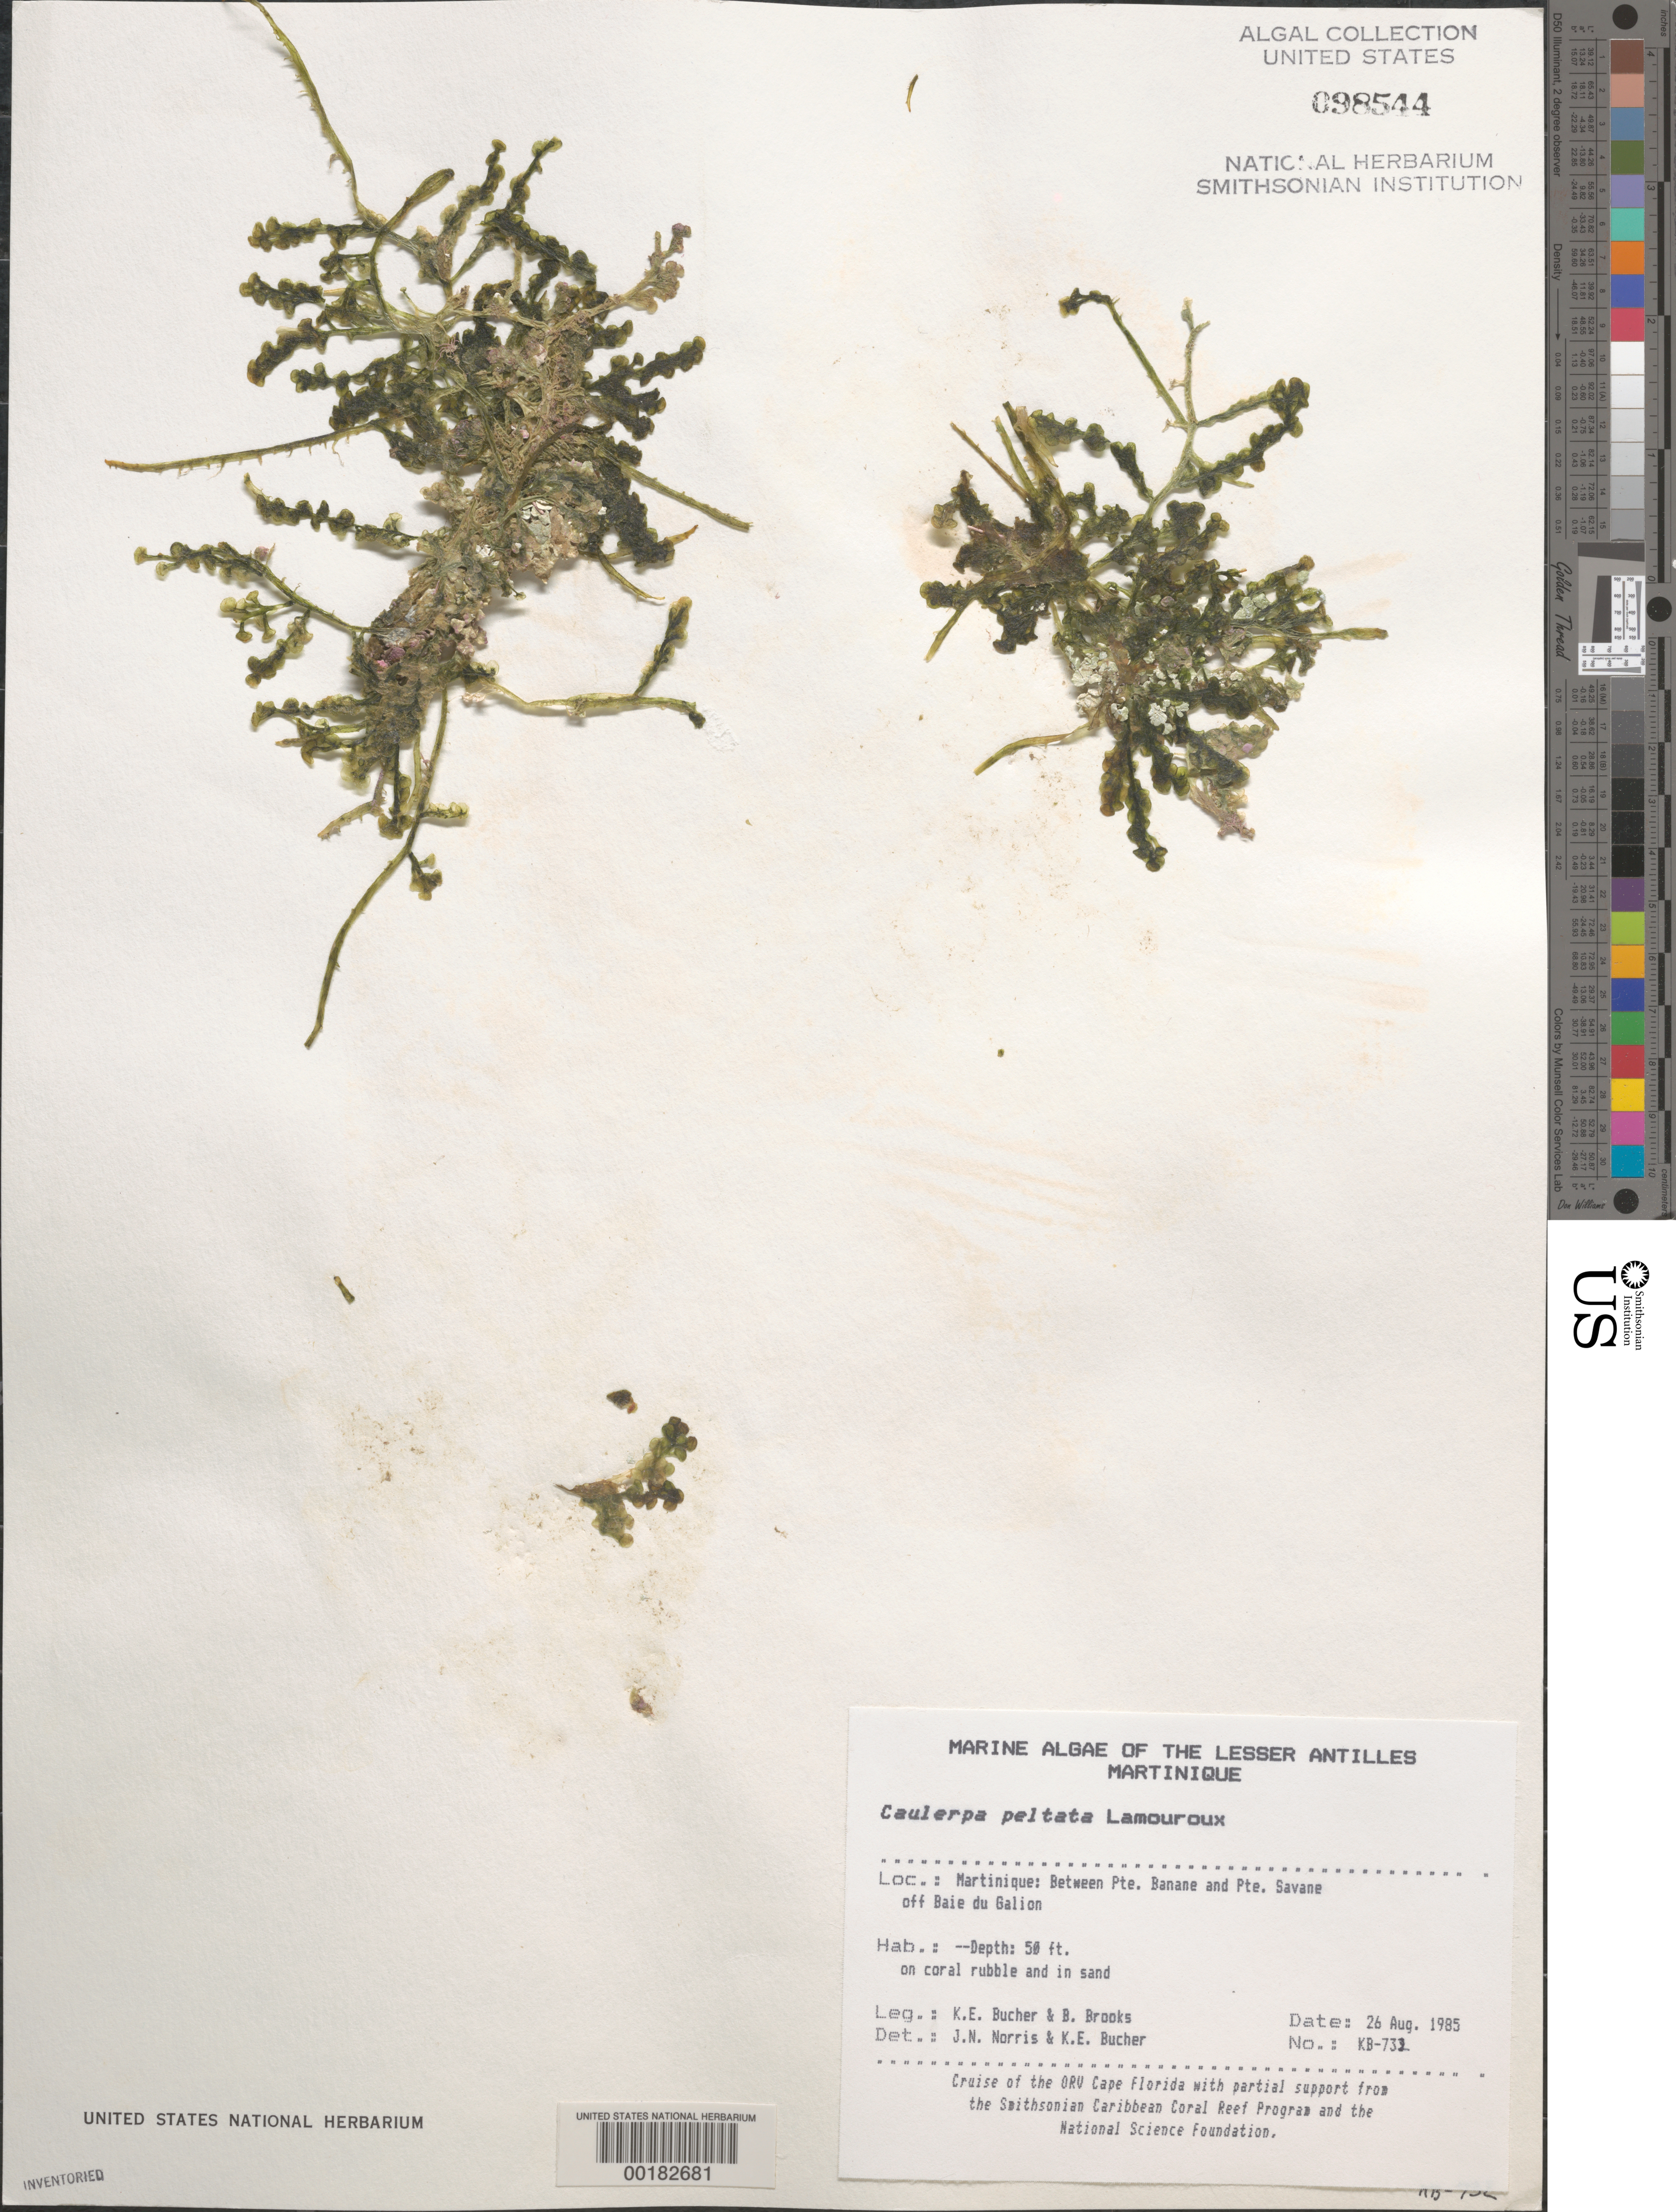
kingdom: Plantae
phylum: Chlorophyta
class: Ulvophyceae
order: Cladophorales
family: Cladophoraceae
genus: Cladophora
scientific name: Cladophora glomerata var. crassior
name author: (C. Agardh) C. Hoek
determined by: Algae name updating Project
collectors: K. E. Bucher & B. Brooks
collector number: Kb-732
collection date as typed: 26 Aug 1985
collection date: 1985-08-26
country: Martinique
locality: Between Pointe Banane and Pointe Savane, off Baie du Galion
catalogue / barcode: US 98544